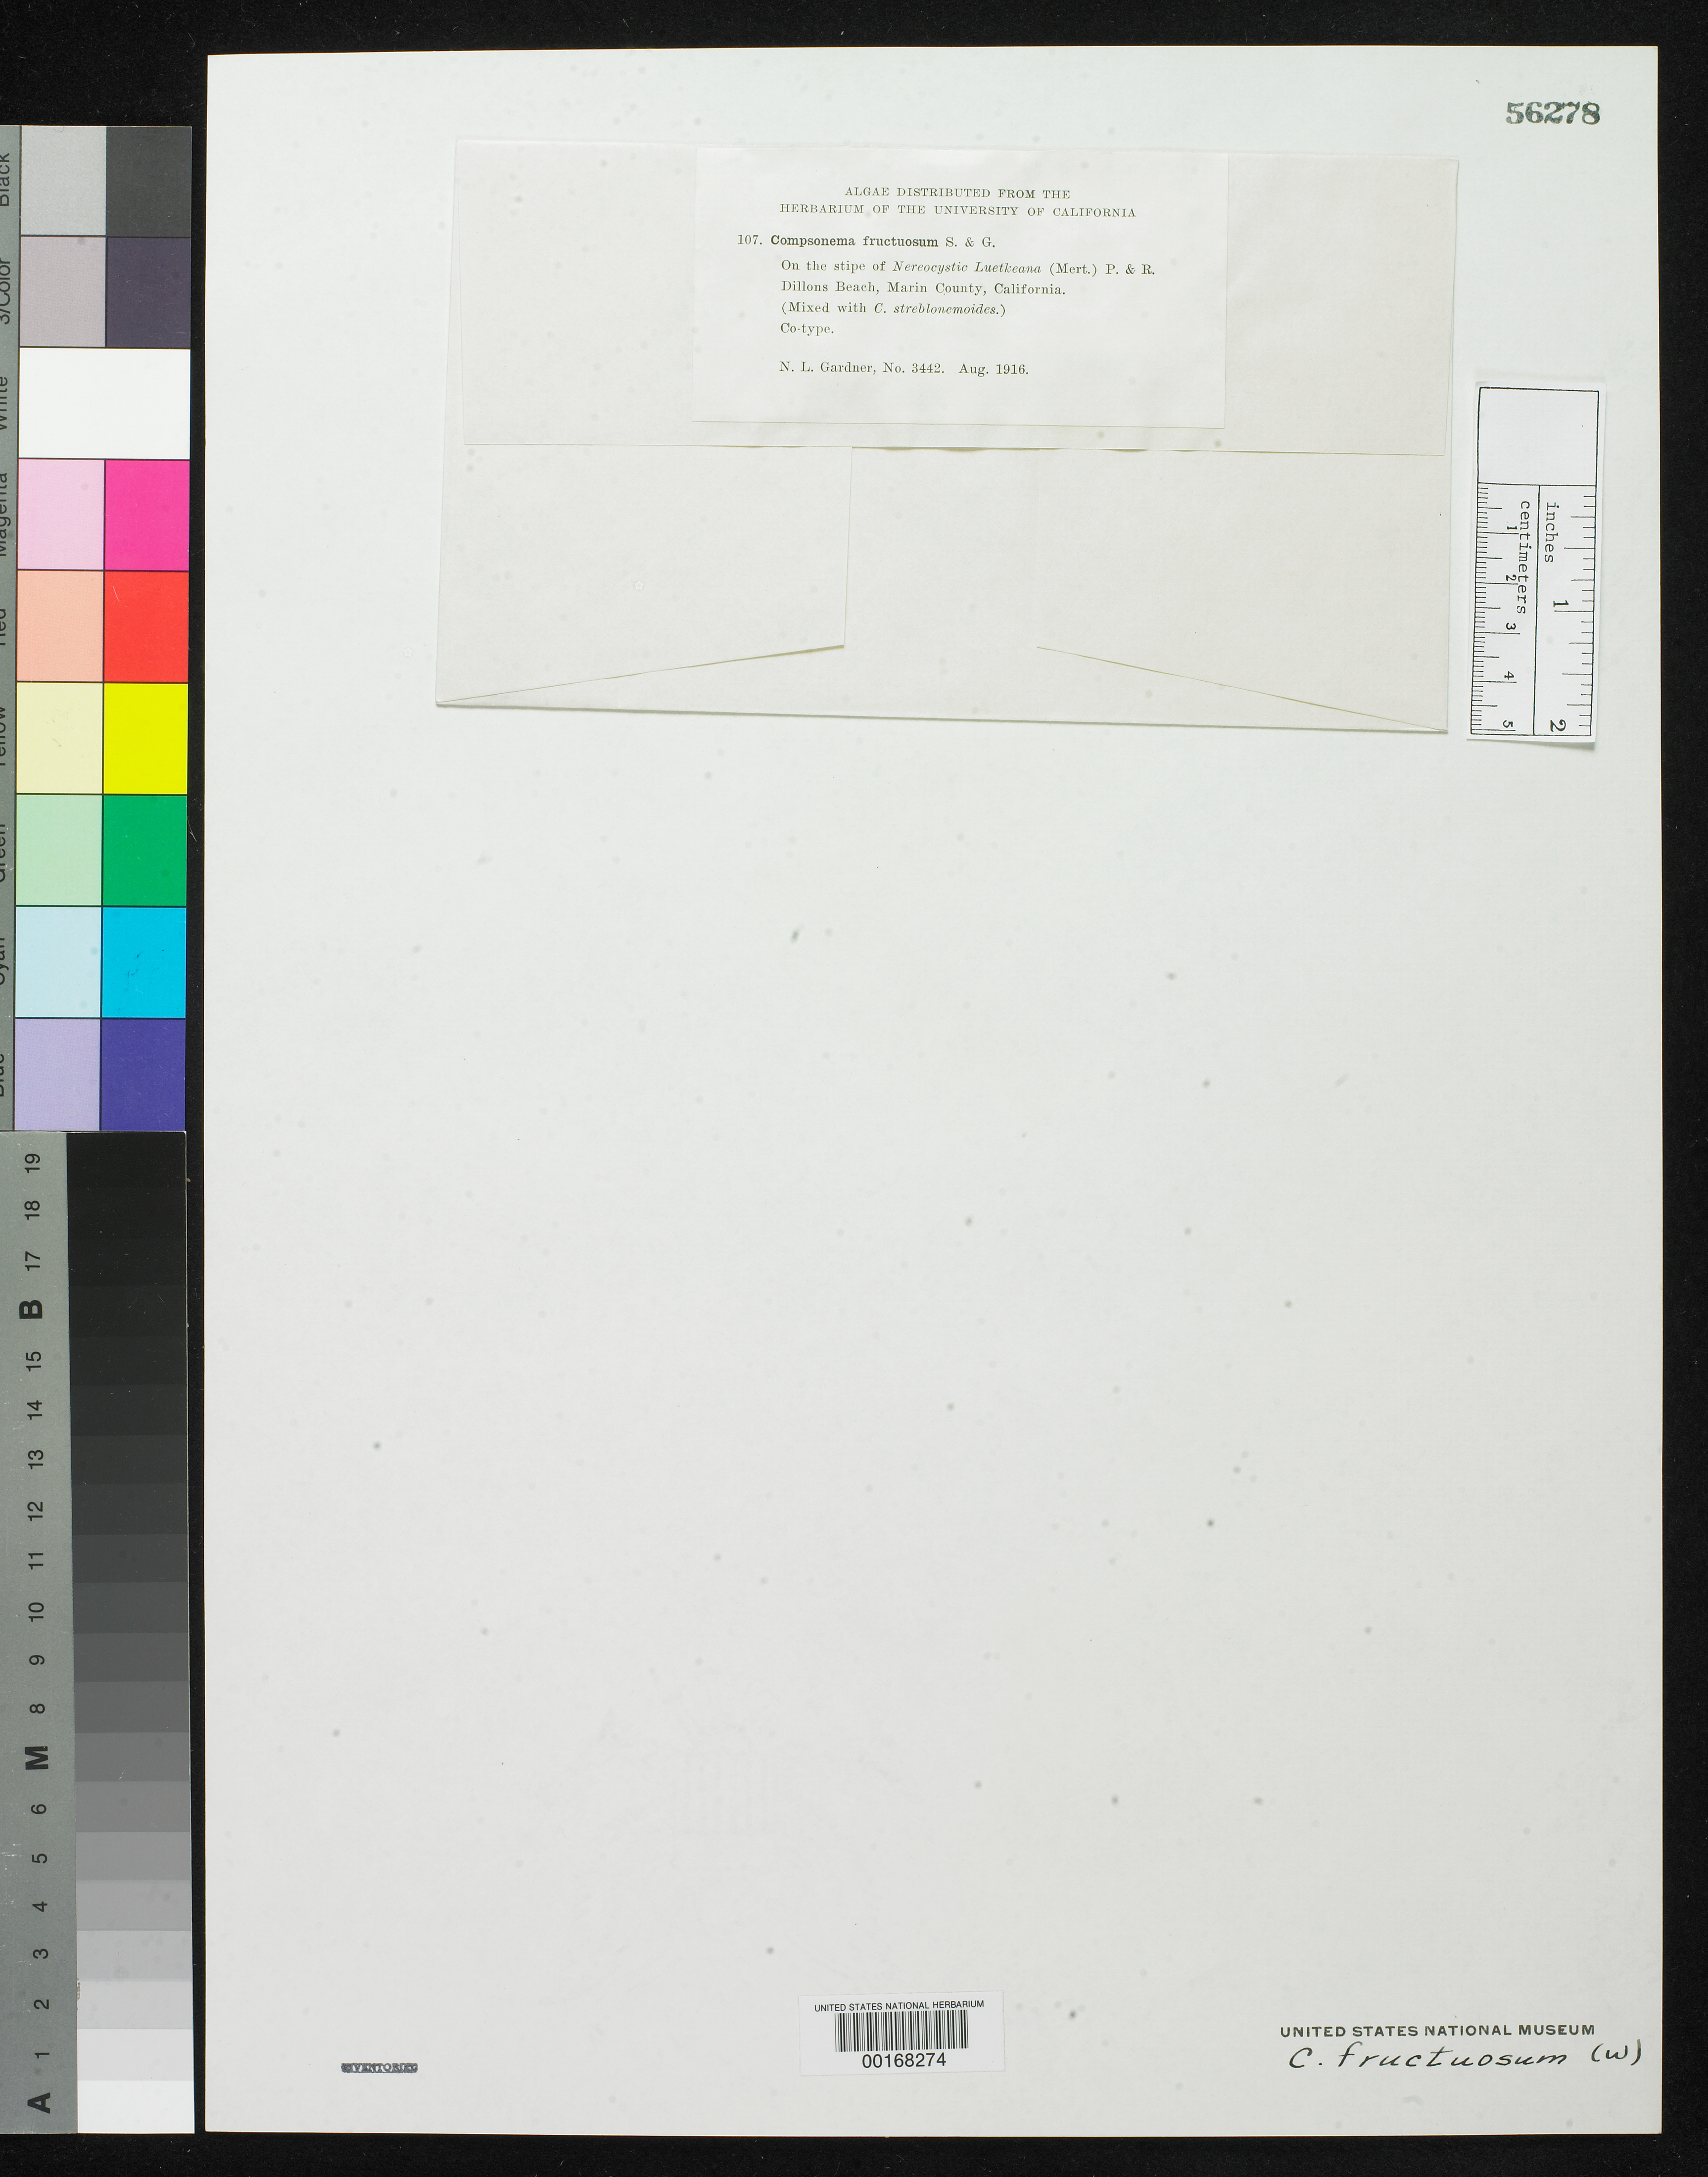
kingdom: Chromista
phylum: Ochrophyta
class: Phaeophyceae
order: Scytosiphonales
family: Scytosiphonaceae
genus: Compsonema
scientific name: Compsonema fructuosum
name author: Setch. & N.L. Gardner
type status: Isotype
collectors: N. Gardner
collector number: NLG 3442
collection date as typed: Aug 1916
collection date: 1916-08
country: United States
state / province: California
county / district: Marin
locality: Dillon Beach.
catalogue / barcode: US 56278